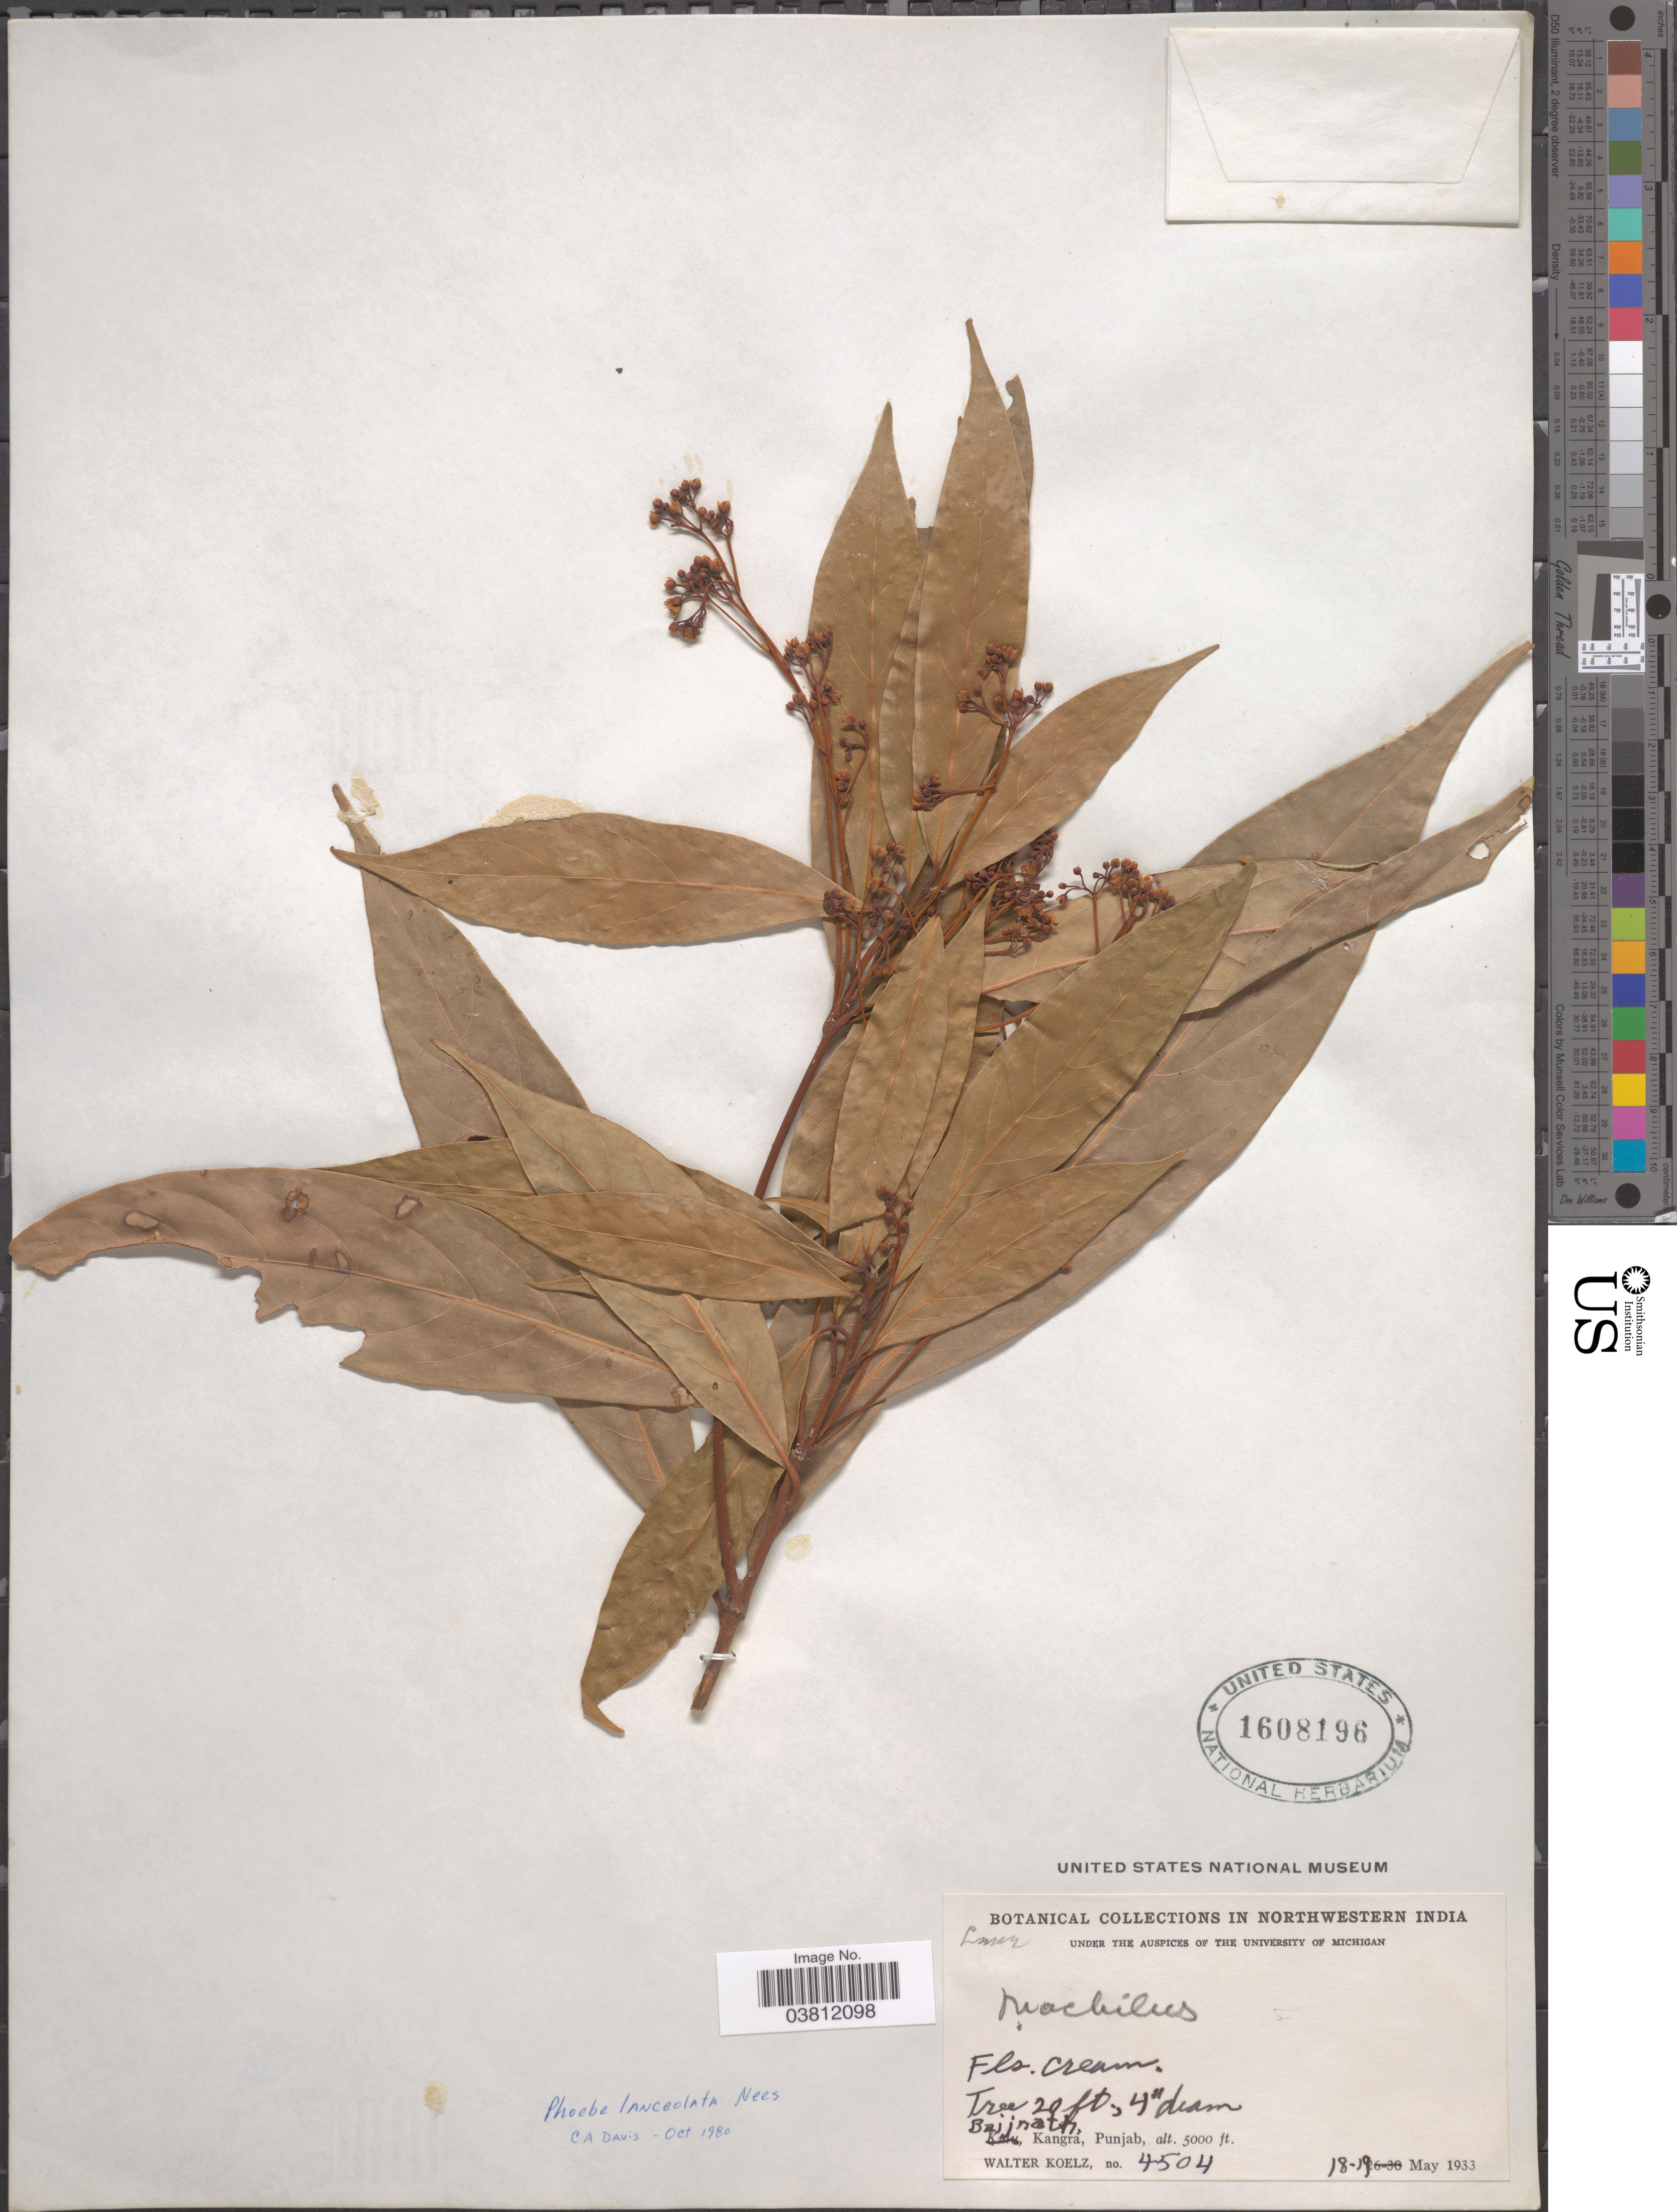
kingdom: Plantae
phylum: Tracheophyta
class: Magnoliopsida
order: Laurales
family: Lauraceae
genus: Phoebe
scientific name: Phoebe lanceolata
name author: Nees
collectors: W. N. Koelz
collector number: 4504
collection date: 1933-05-18/1933-05-19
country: India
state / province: Punjab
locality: Northwestern India. Baijnath, Kangra.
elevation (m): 1524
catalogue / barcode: US 1608196